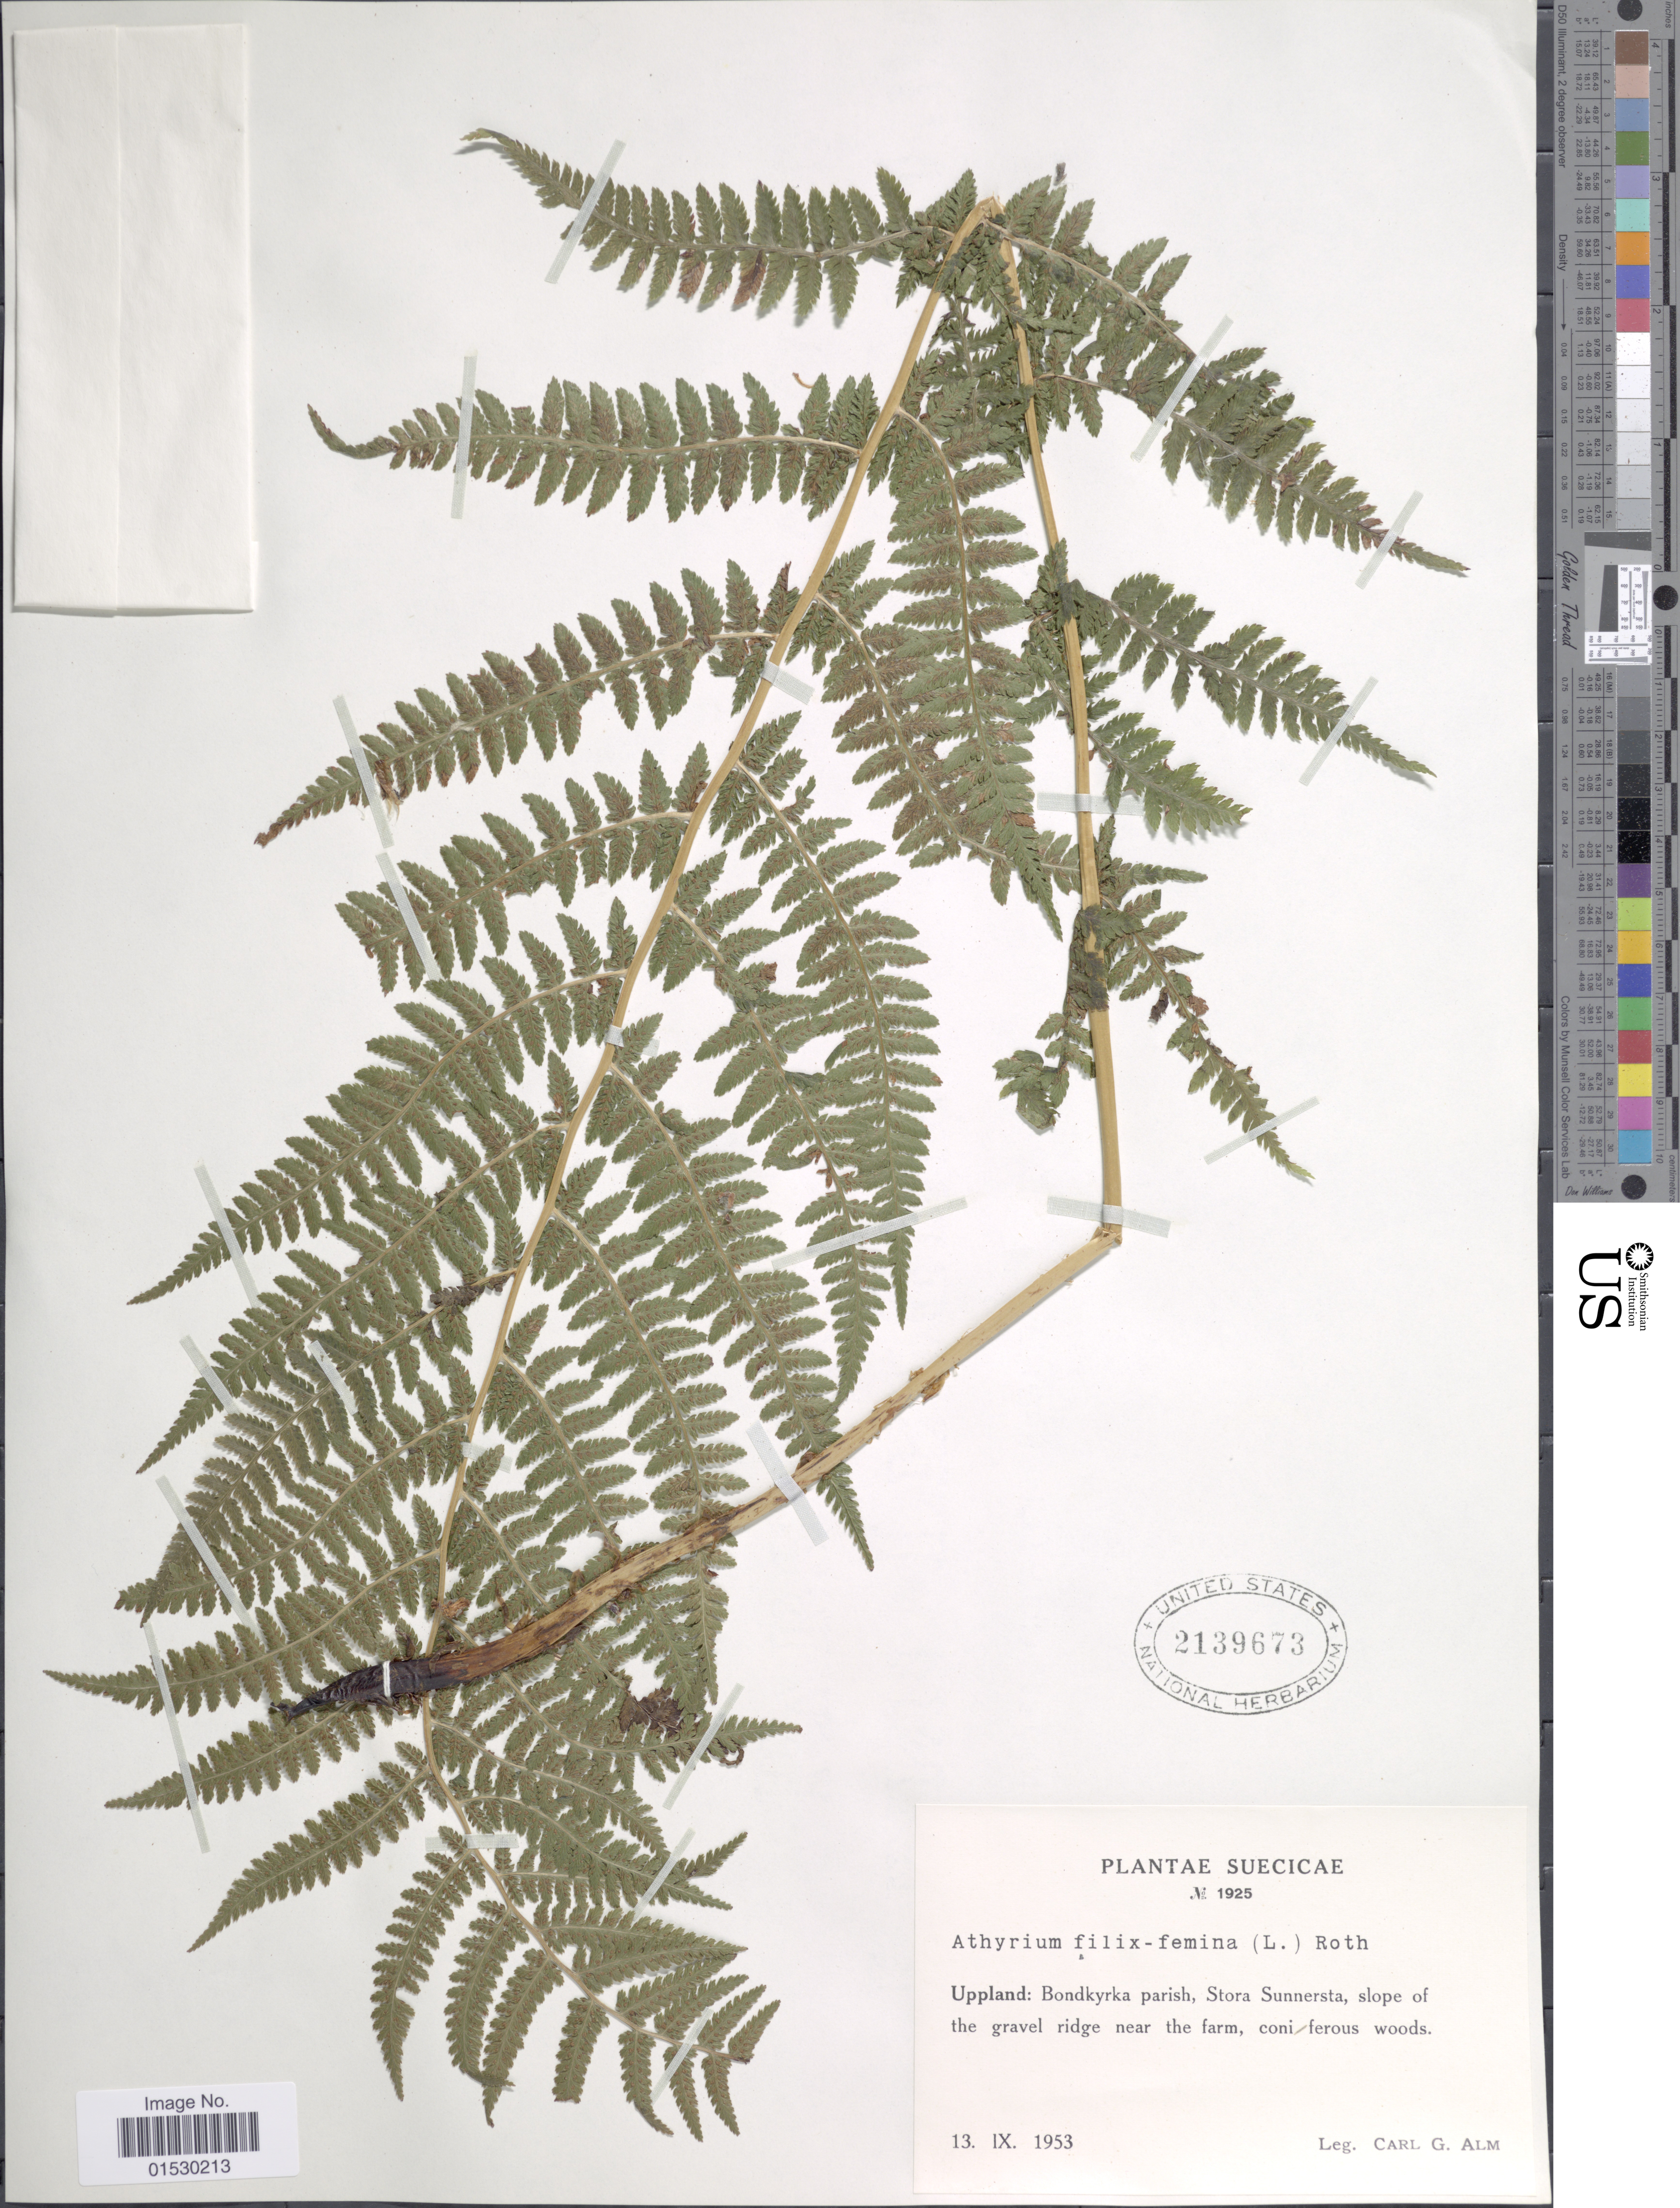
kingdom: Plantae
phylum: Tracheophyta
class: Polypodiopsida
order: Polypodiales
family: Athyriaceae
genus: Athyrium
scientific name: Athyrium filix-femina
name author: (L.) Roth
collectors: C. G. Alm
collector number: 1925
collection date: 1953-09-13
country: Sweden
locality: Plantae Suecicae, Uppland: Bondkyrka parish, Stora Sunnersta, slope of the gravel ridge near the farm, coniferous woods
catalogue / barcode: US 2139673